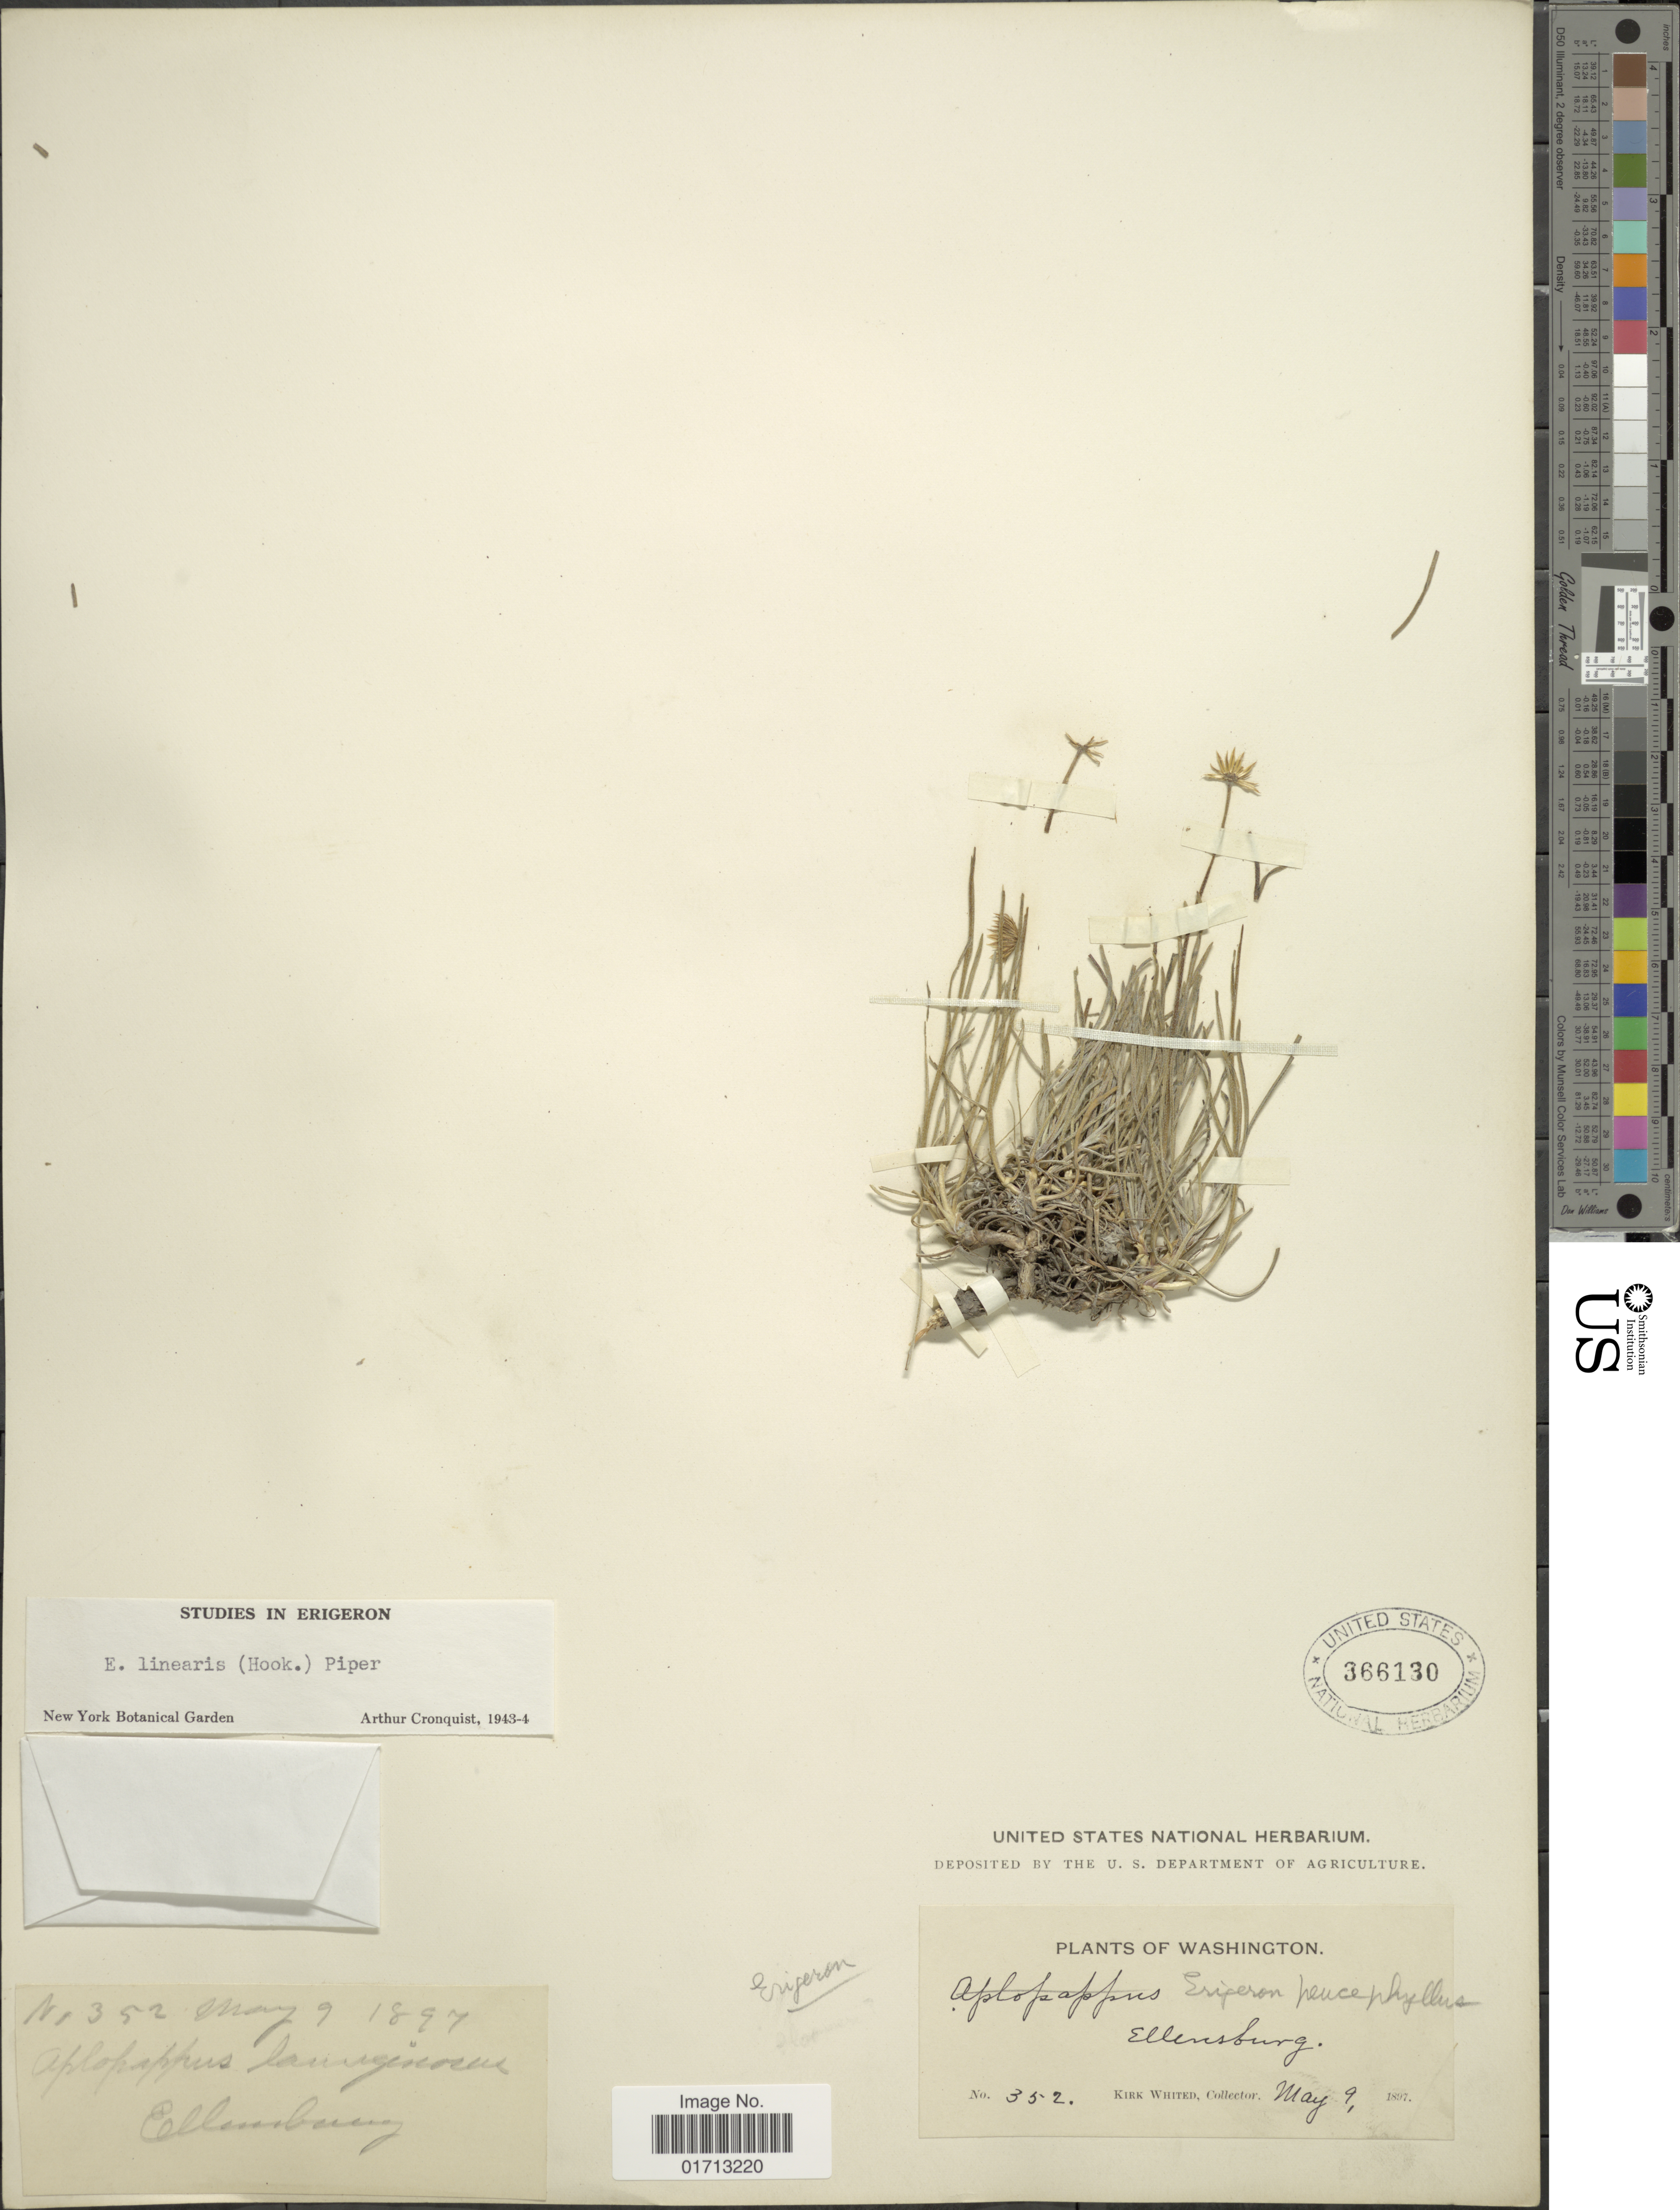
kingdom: Plantae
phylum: Tracheophyta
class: Magnoliopsida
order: Asterales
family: Asteraceae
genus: Erigeron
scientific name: Erigeron linearis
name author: (Hook.) Piper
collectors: K. Whited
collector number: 352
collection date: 1897-05-09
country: United States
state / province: Washington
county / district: Kittitas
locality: Ellensburg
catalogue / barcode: US 366130